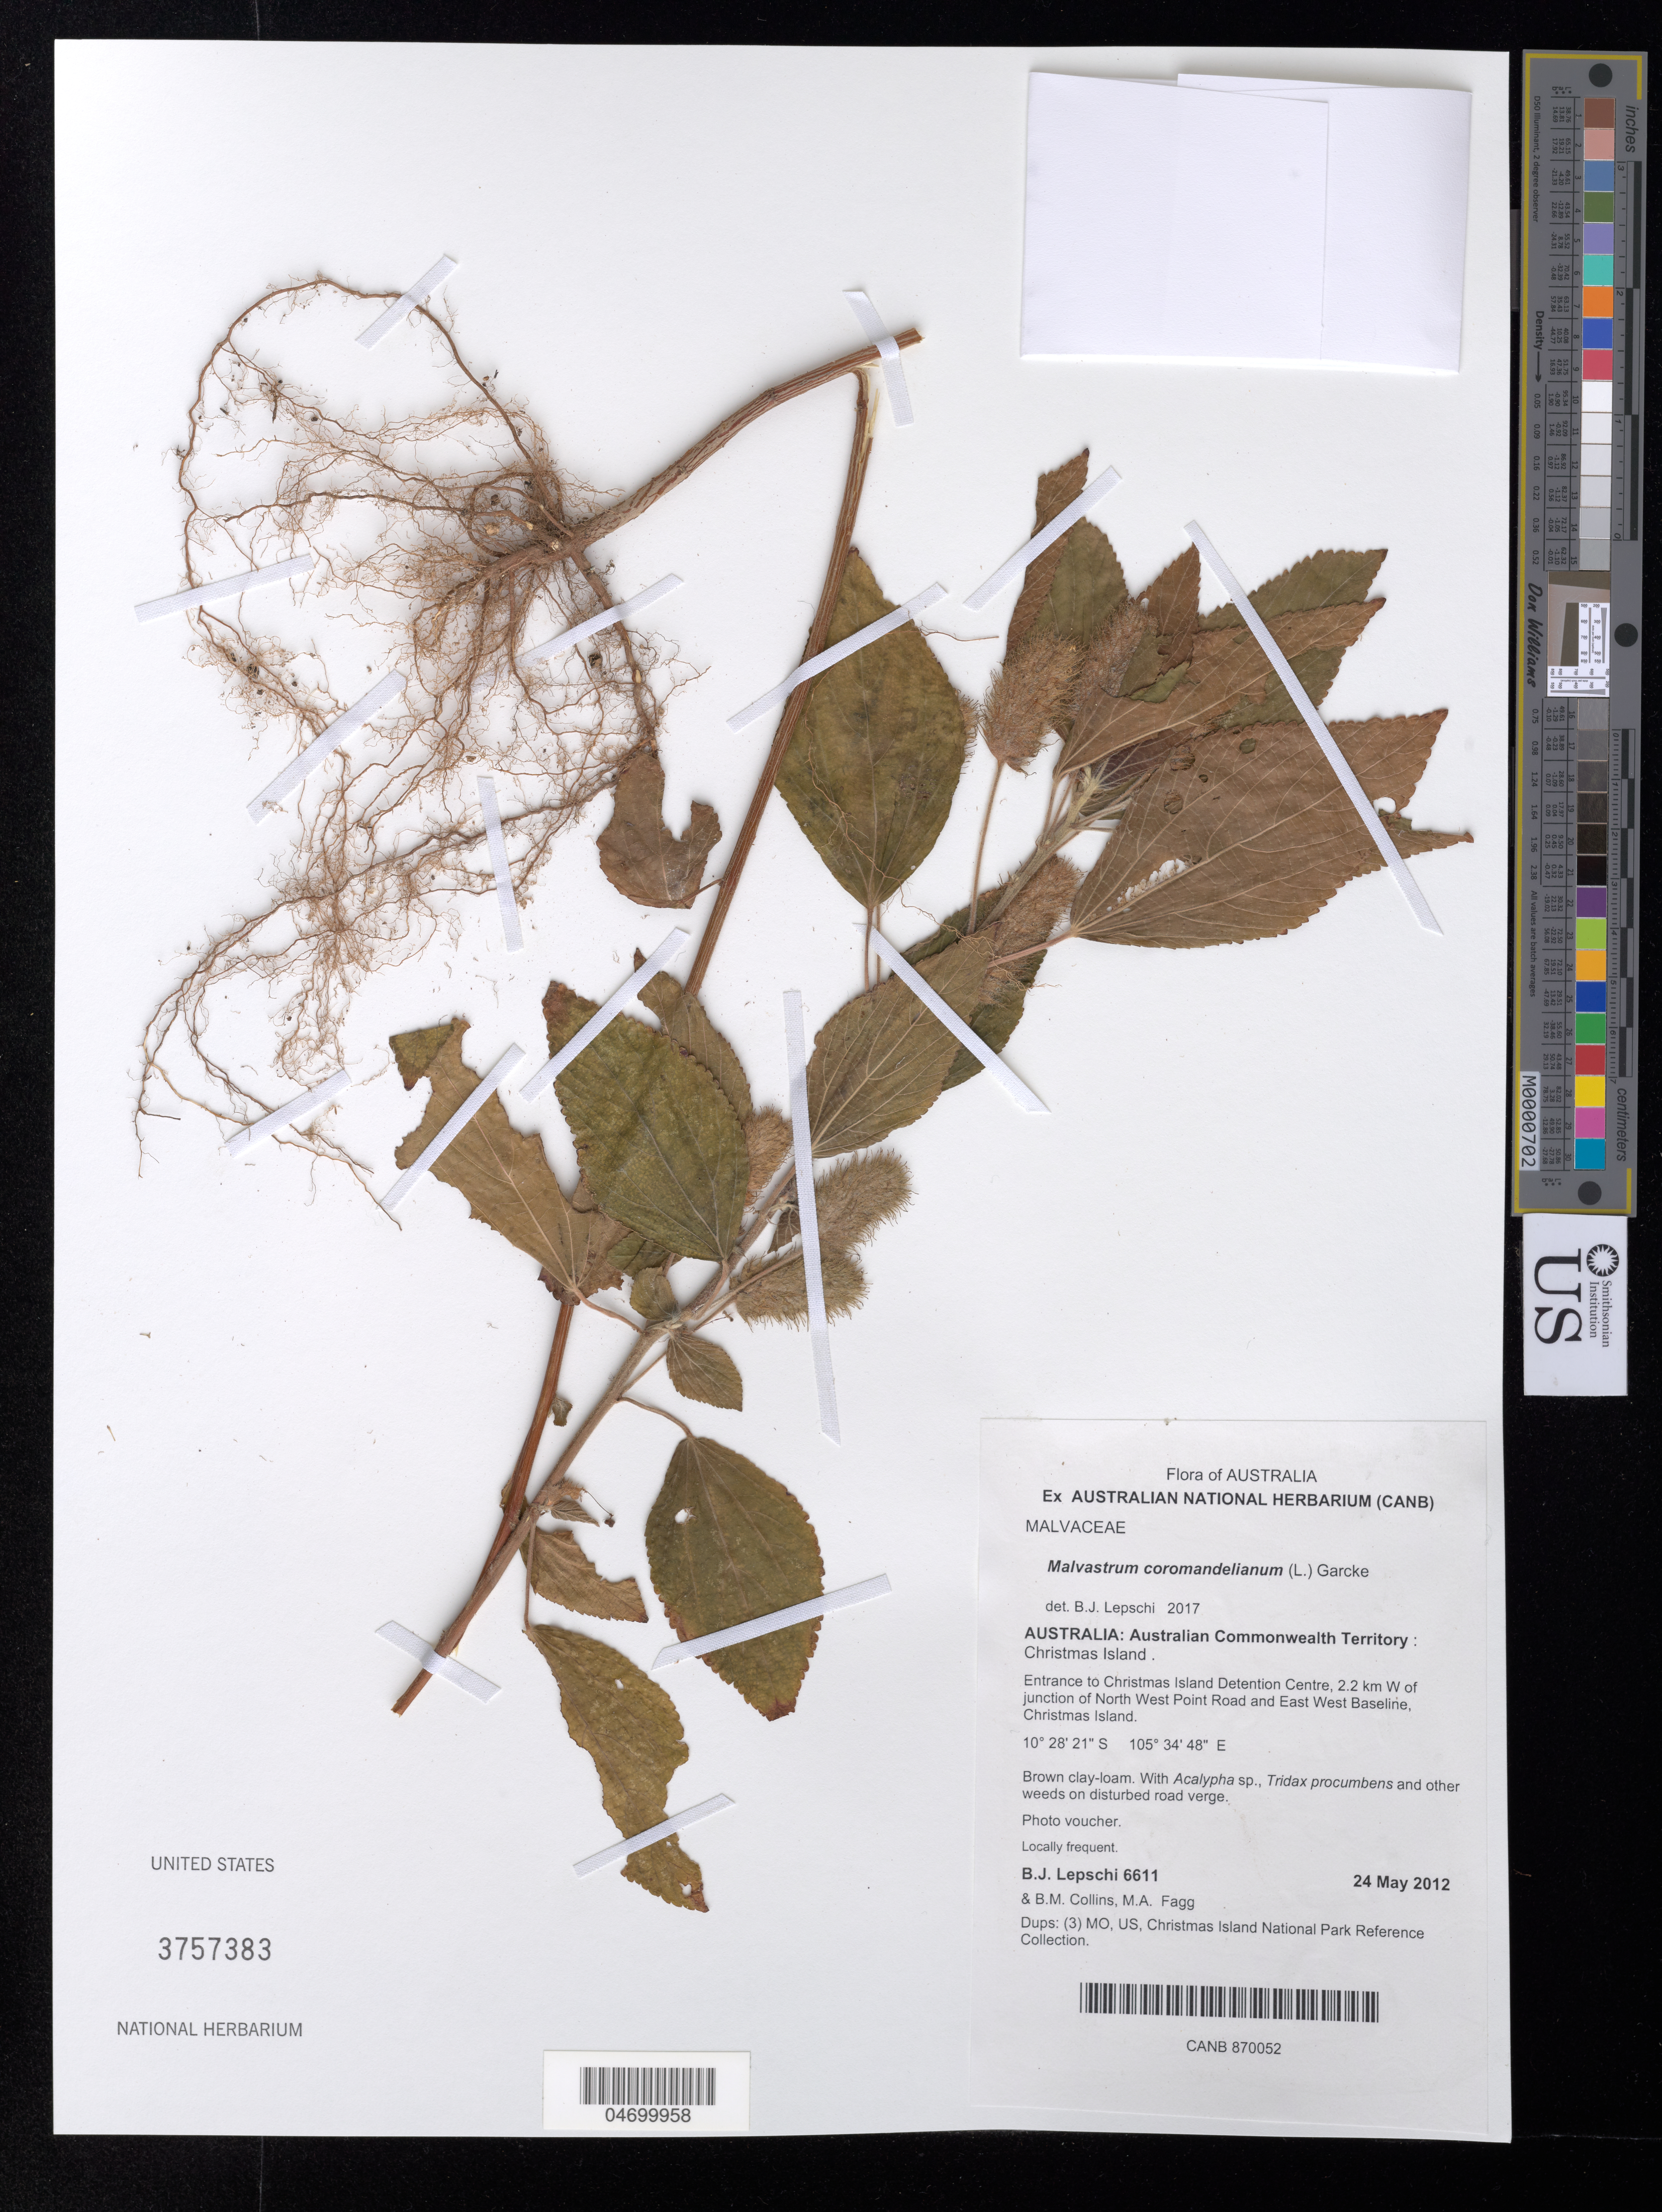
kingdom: Plantae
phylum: Tracheophyta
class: Magnoliopsida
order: Malvales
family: Malvaceae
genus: Malvastrum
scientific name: Malvastrum coromandelianum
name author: (L.) Garcke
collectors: B. Lepschi, B. Collins & M. Fagg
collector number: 6611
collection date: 2012-05-24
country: Australia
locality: Australian Commonwealth Territory: Christmas Island. Entrance to Christmas Island Detention Centre, 2.2 km W of junction of North West Point Road and East West Baseline, Christmas Island.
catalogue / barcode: US 3757383